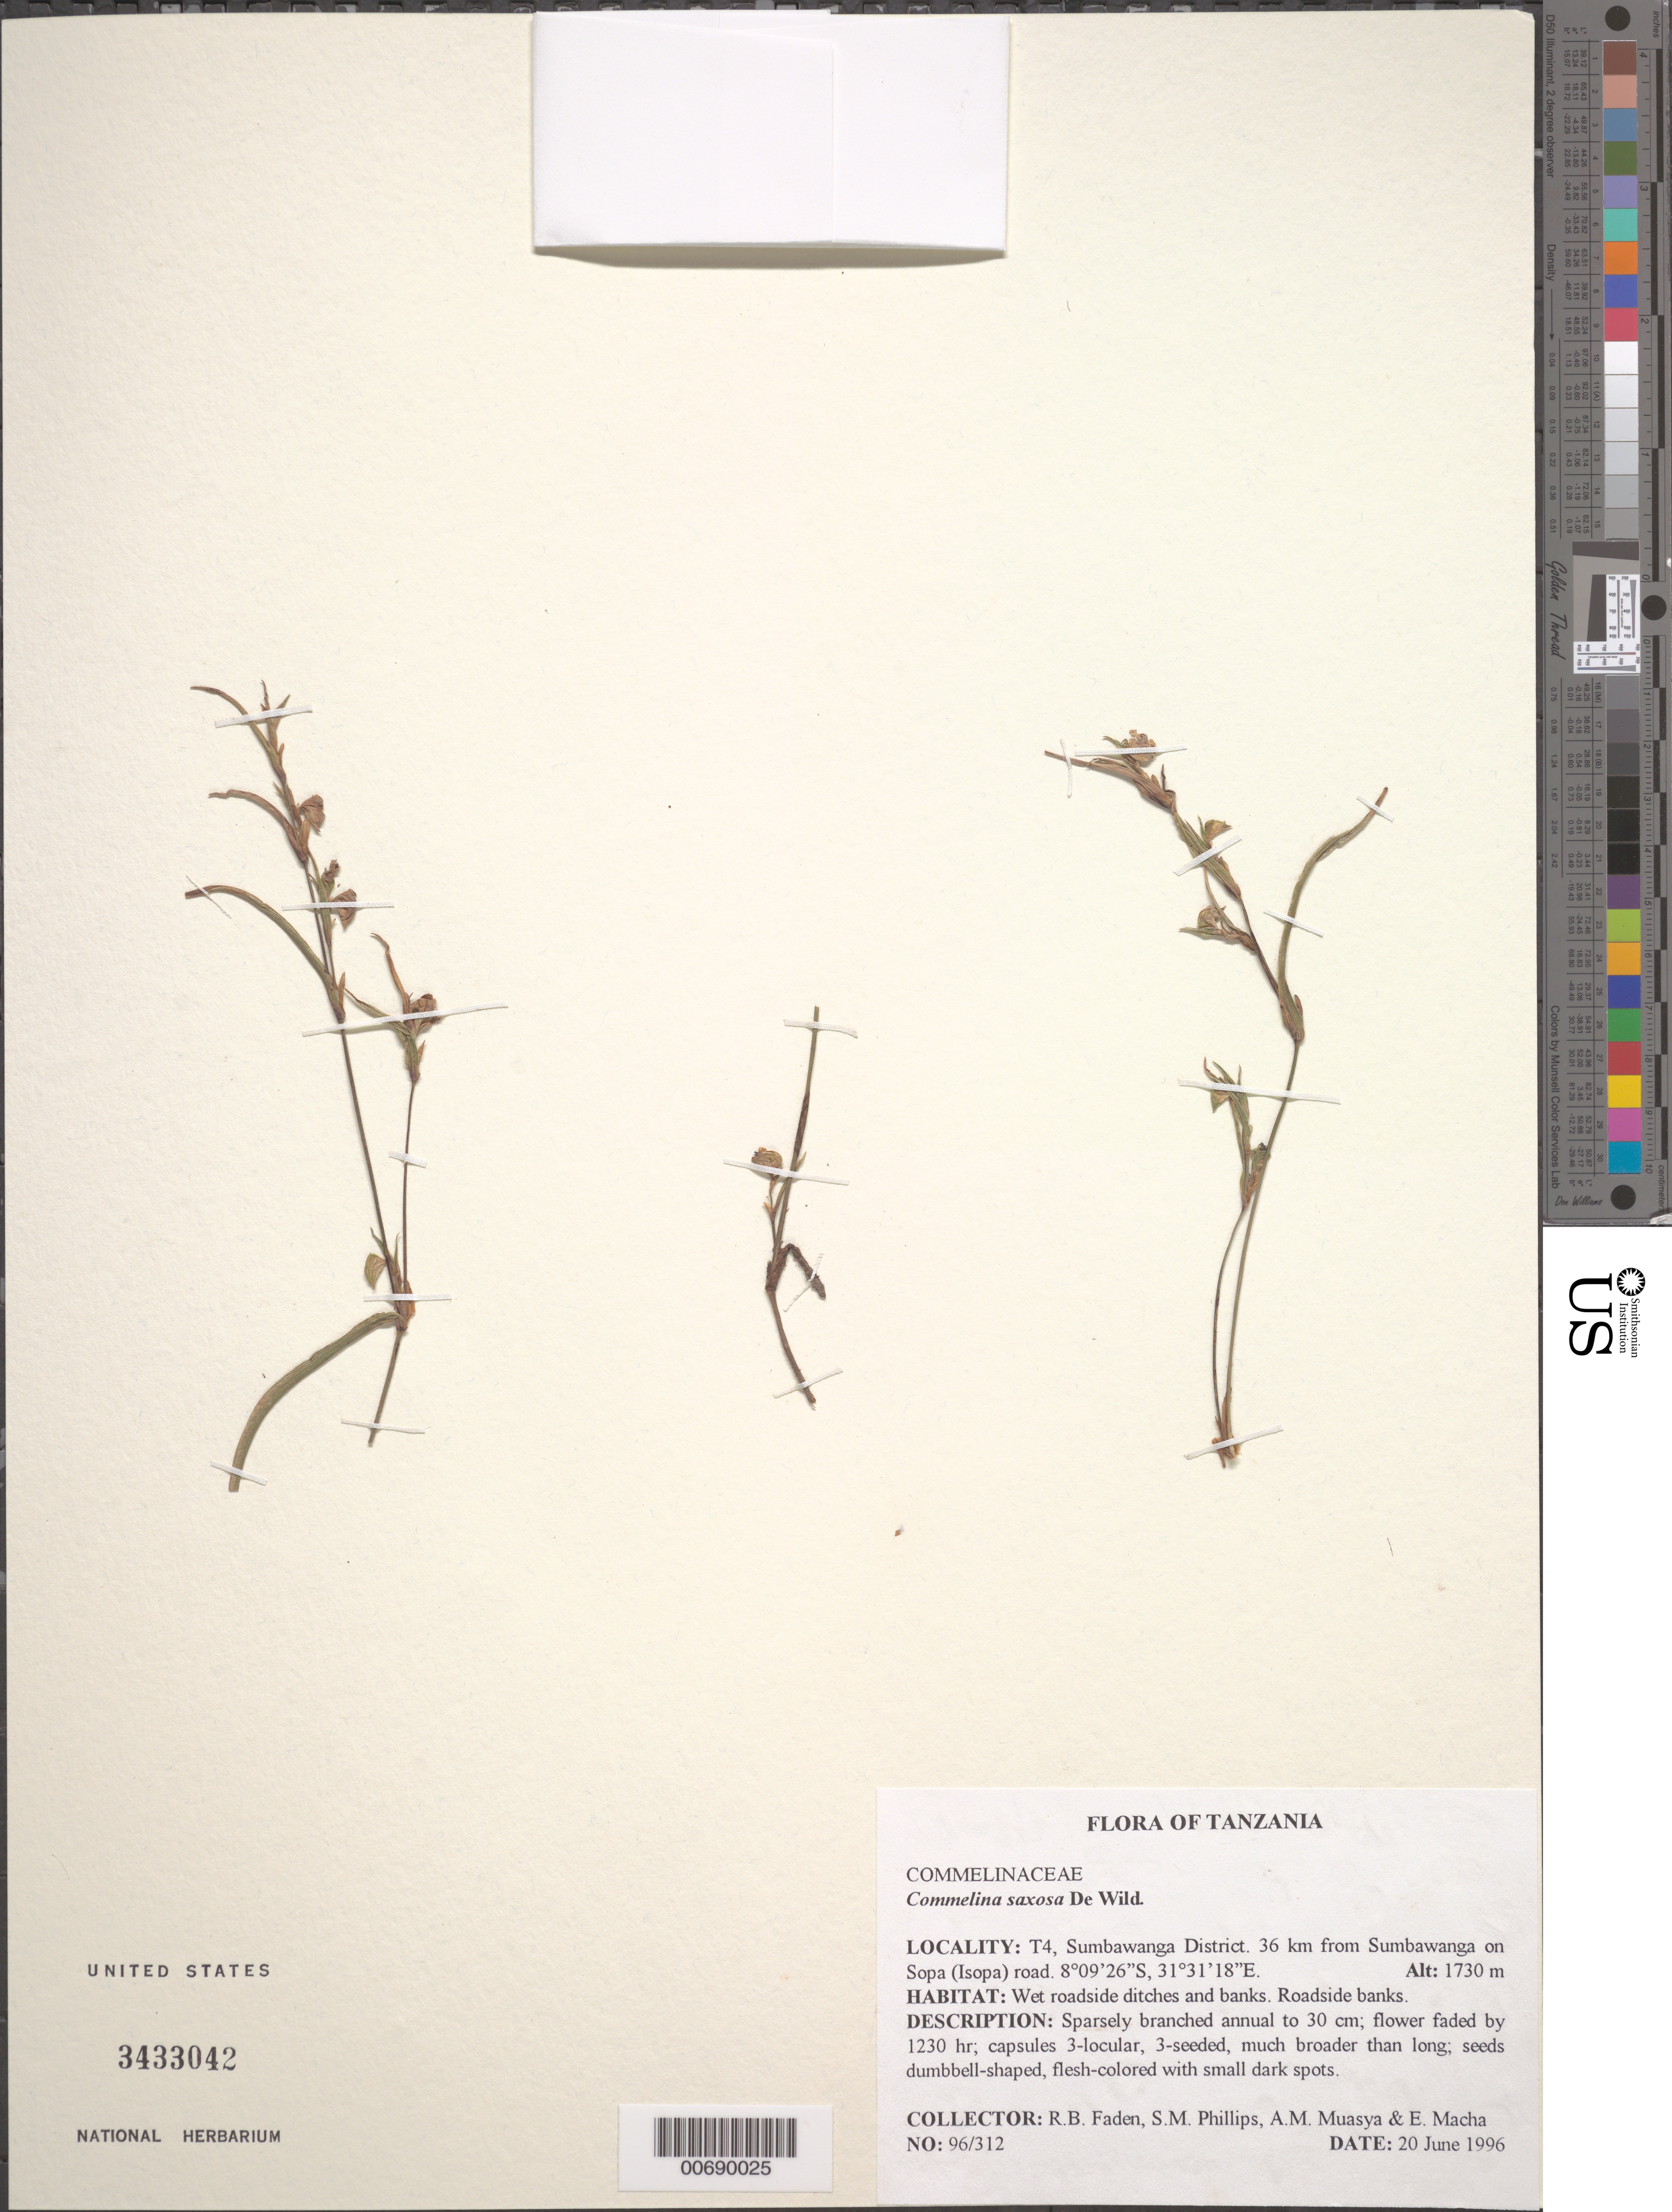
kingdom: Plantae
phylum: Tracheophyta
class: Liliopsida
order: Commelinales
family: Commelinaceae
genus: Commelina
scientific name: Commelina saxosa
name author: De Wild.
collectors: R. B. Faden, S. M. Phillips, A. Muasya & E. Macha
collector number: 96/312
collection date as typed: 20 Jun 1996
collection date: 1996-06-20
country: Tanzania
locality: Sumbawanga Dist., from Sumbawanga on Sopa (Isopa) road.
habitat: Wet roadside ditches and banks.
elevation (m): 1730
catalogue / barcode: US 3433042